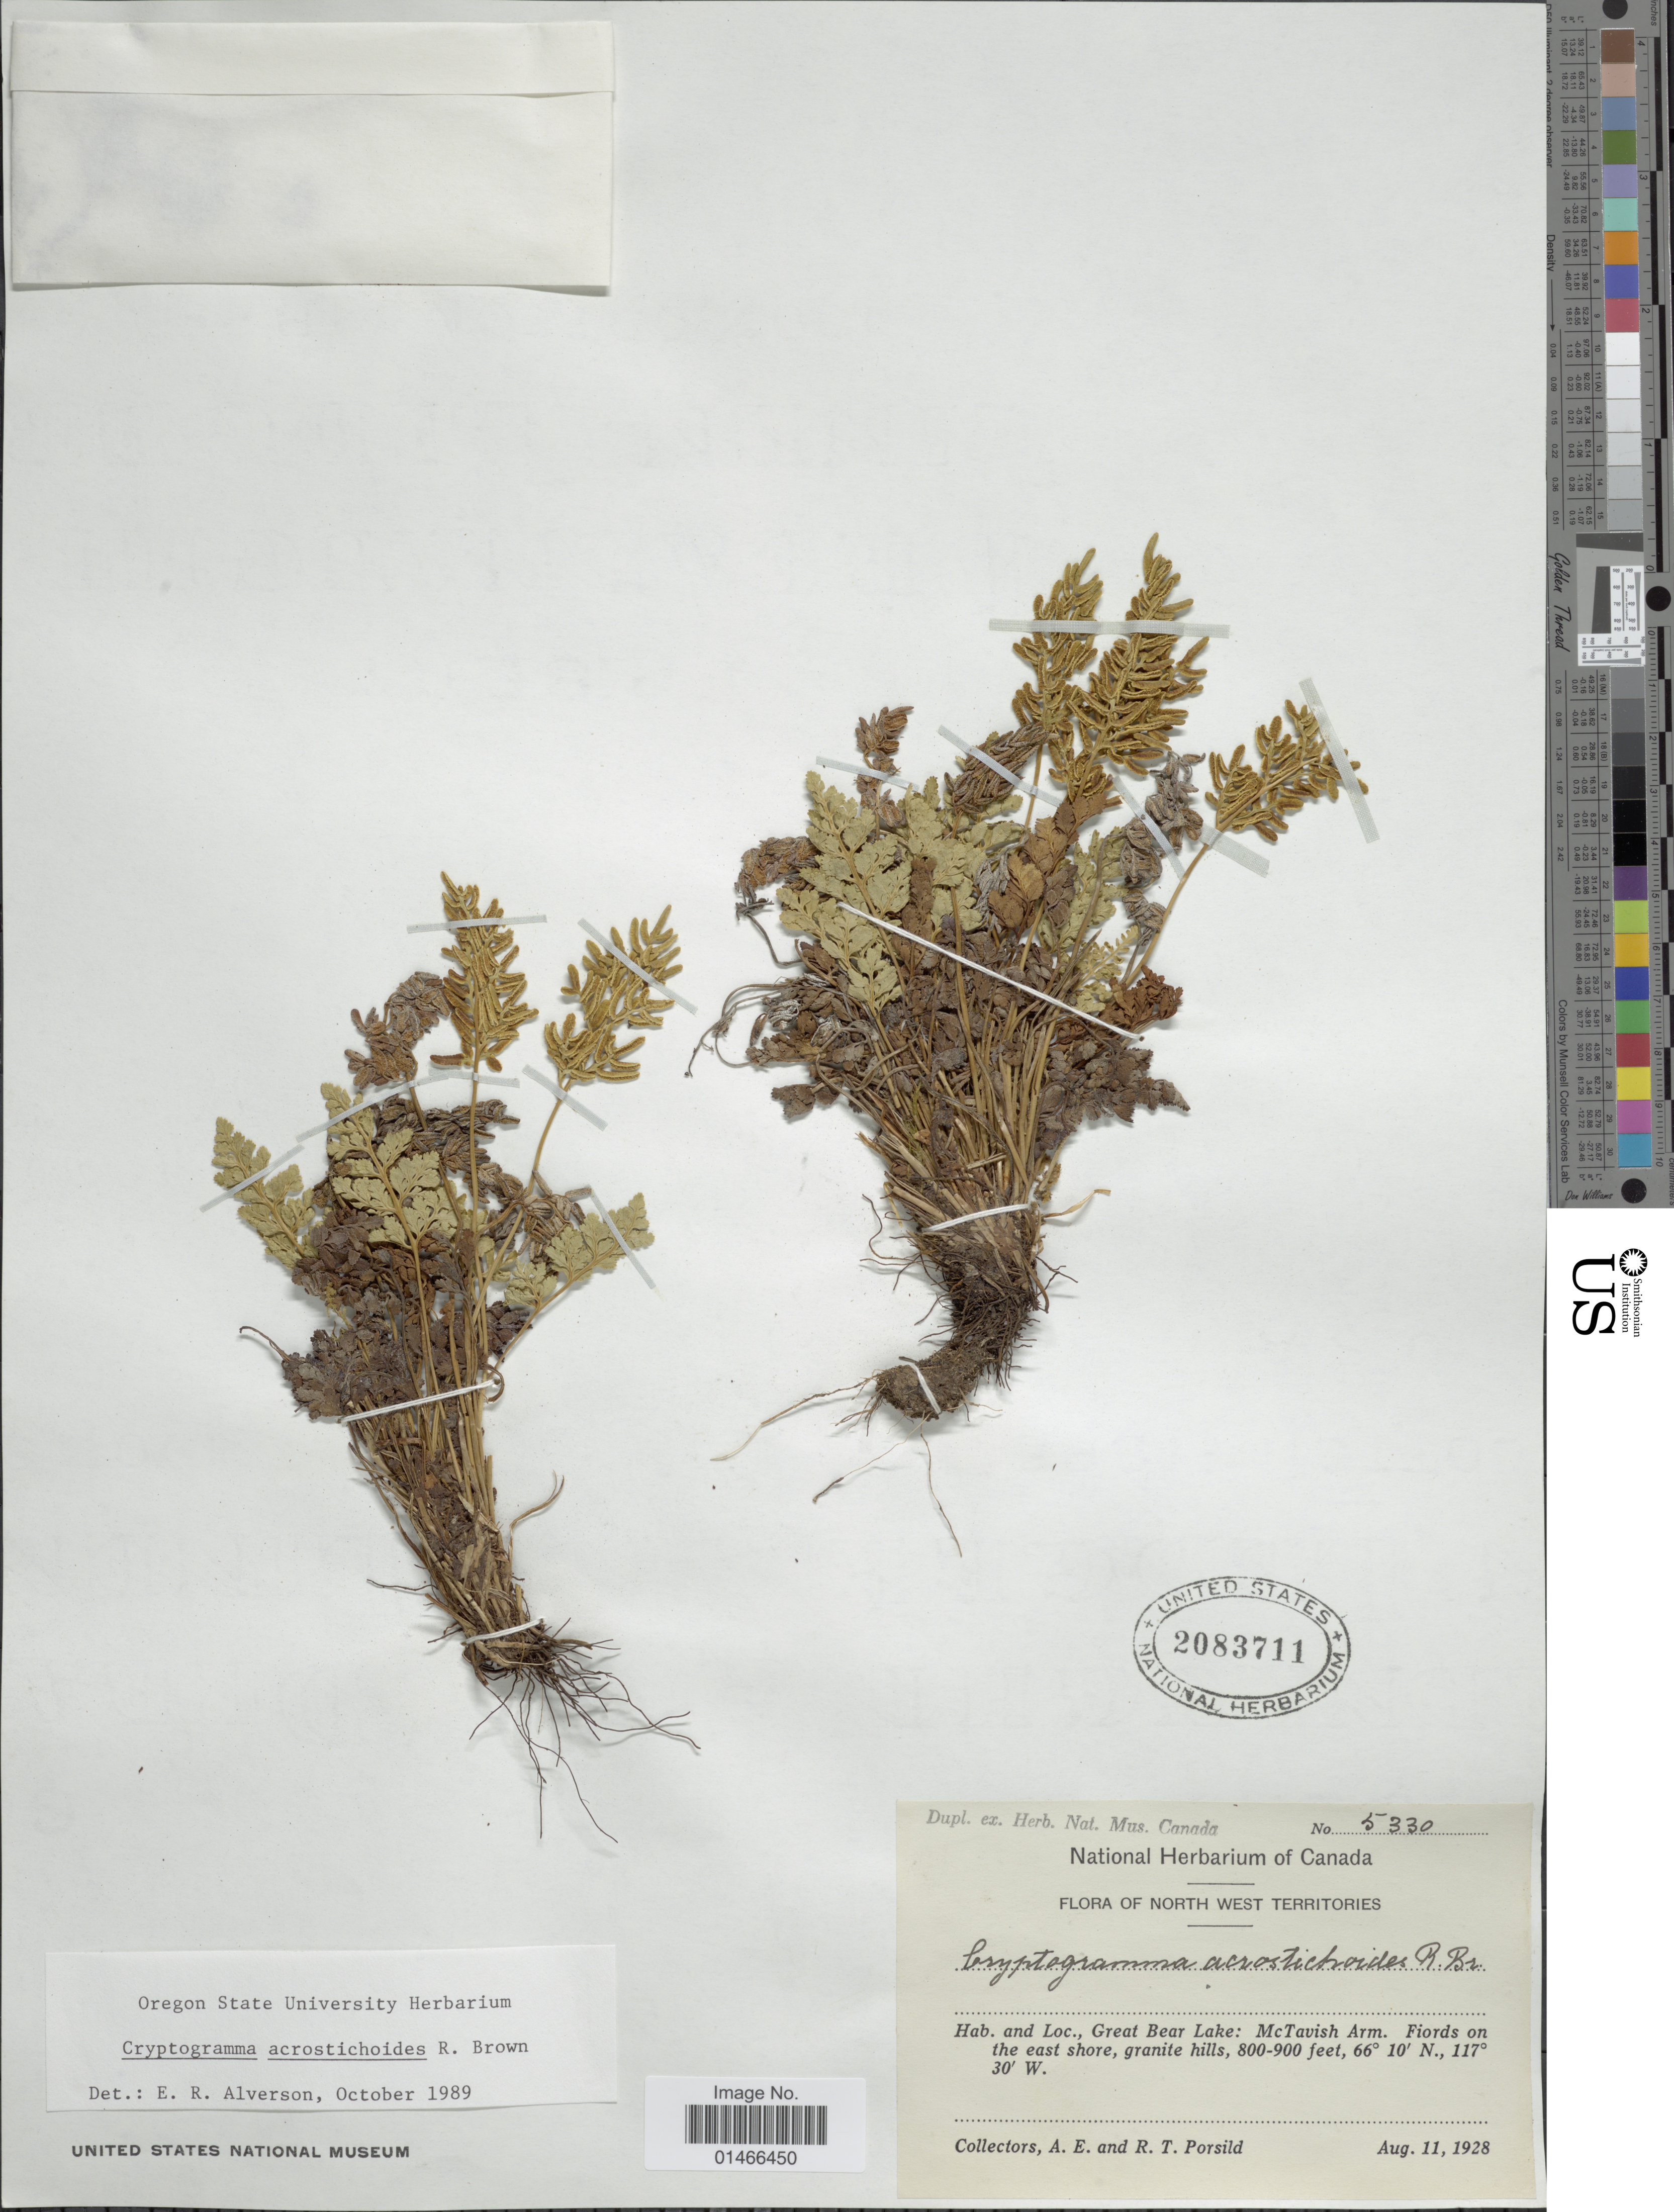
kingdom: Plantae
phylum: Tracheophyta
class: Polypodiopsida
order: Polypodiales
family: Pteridaceae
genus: Cryptogramma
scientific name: Cryptogramma acrostichoides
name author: R. Br.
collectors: A. E. Porsild & R. T. Porsild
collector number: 5330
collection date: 1928-08-11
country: Canada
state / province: Northwest Territories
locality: Great Bear Lake: McTavish Arm. Fiords on the east shore, granite hills.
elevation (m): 244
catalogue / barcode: US 2083711